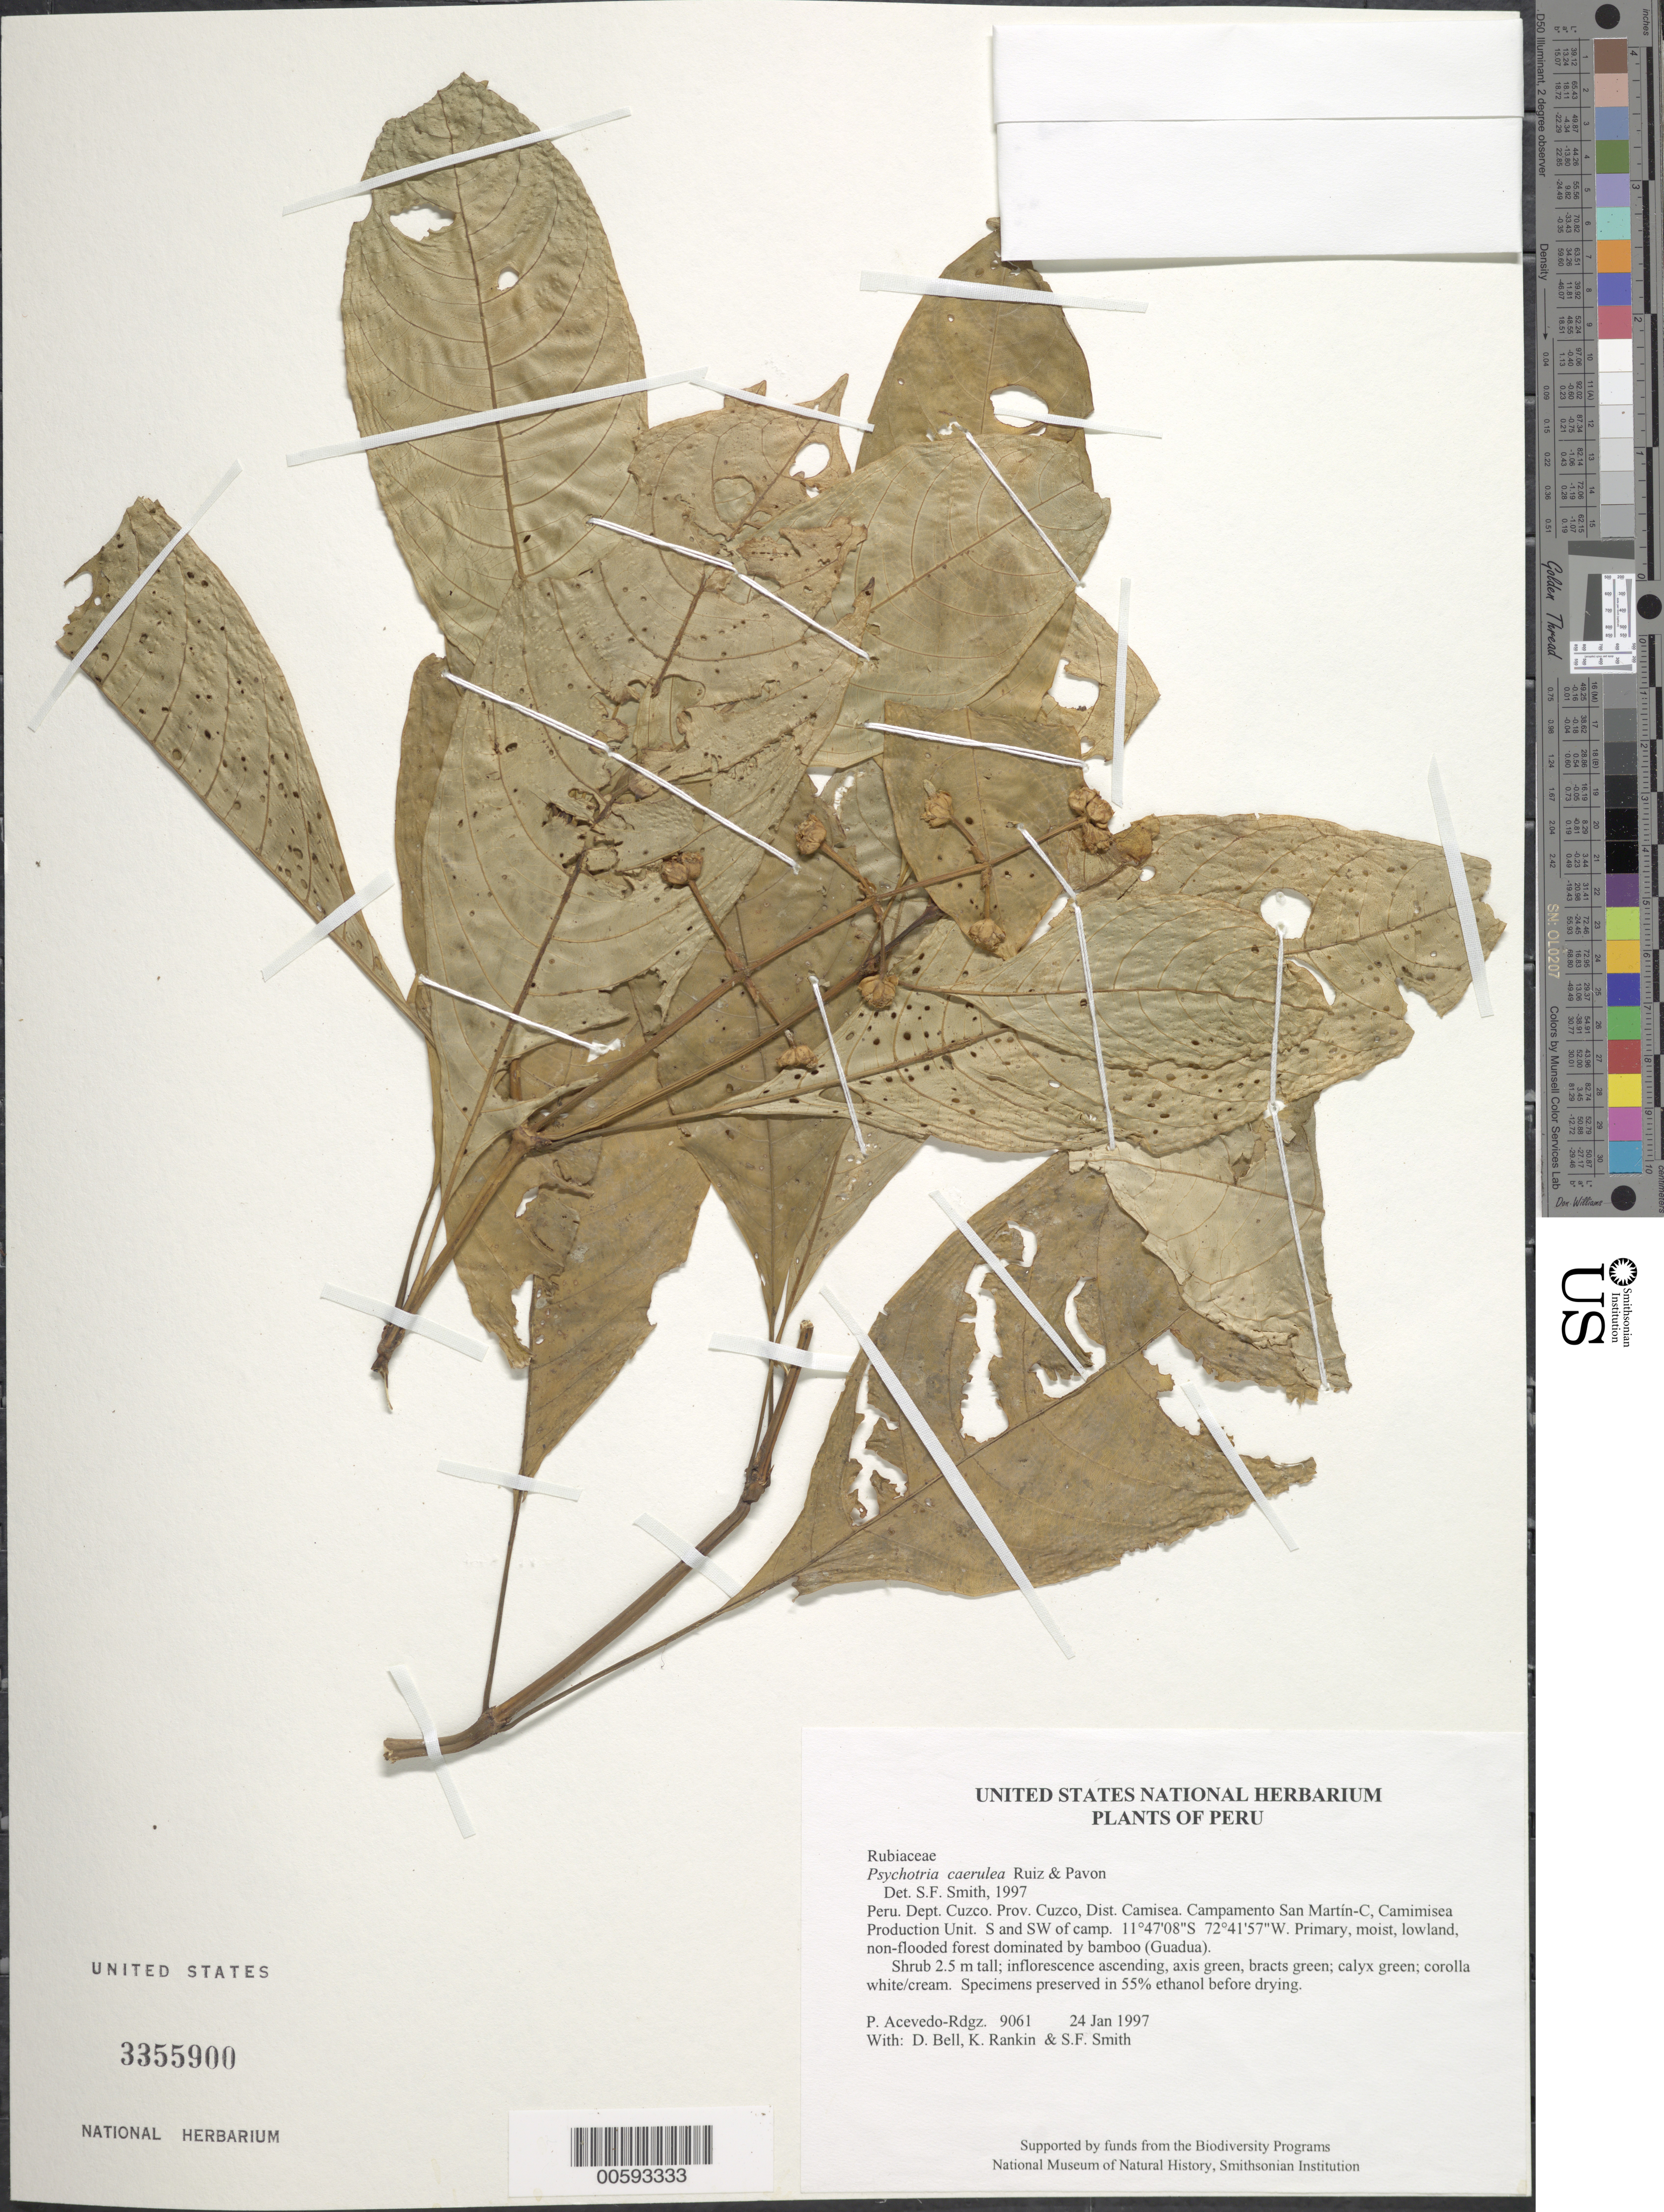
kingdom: Plantae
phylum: Tracheophyta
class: Magnoliopsida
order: Gentianales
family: Rubiaceae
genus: Psychotria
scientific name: Psychotria caerulea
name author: Ruiz & Pav.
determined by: Smith, Stephen F., (US), NMNH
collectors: P. Acevedo-Rodr., D. A. Bell, K. B. Rankin & S.F. Smith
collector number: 9061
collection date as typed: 24 Jan 1997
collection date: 1997-01-24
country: Peru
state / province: Cusco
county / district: Cusco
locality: Districto Camisea, Campamento San Martín-C, Camimisea Production Unit. S and SW of camp.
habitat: Primary, moist, lowland, non-flooded forest dominated by bamboo (Guadua).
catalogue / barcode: US 3355900